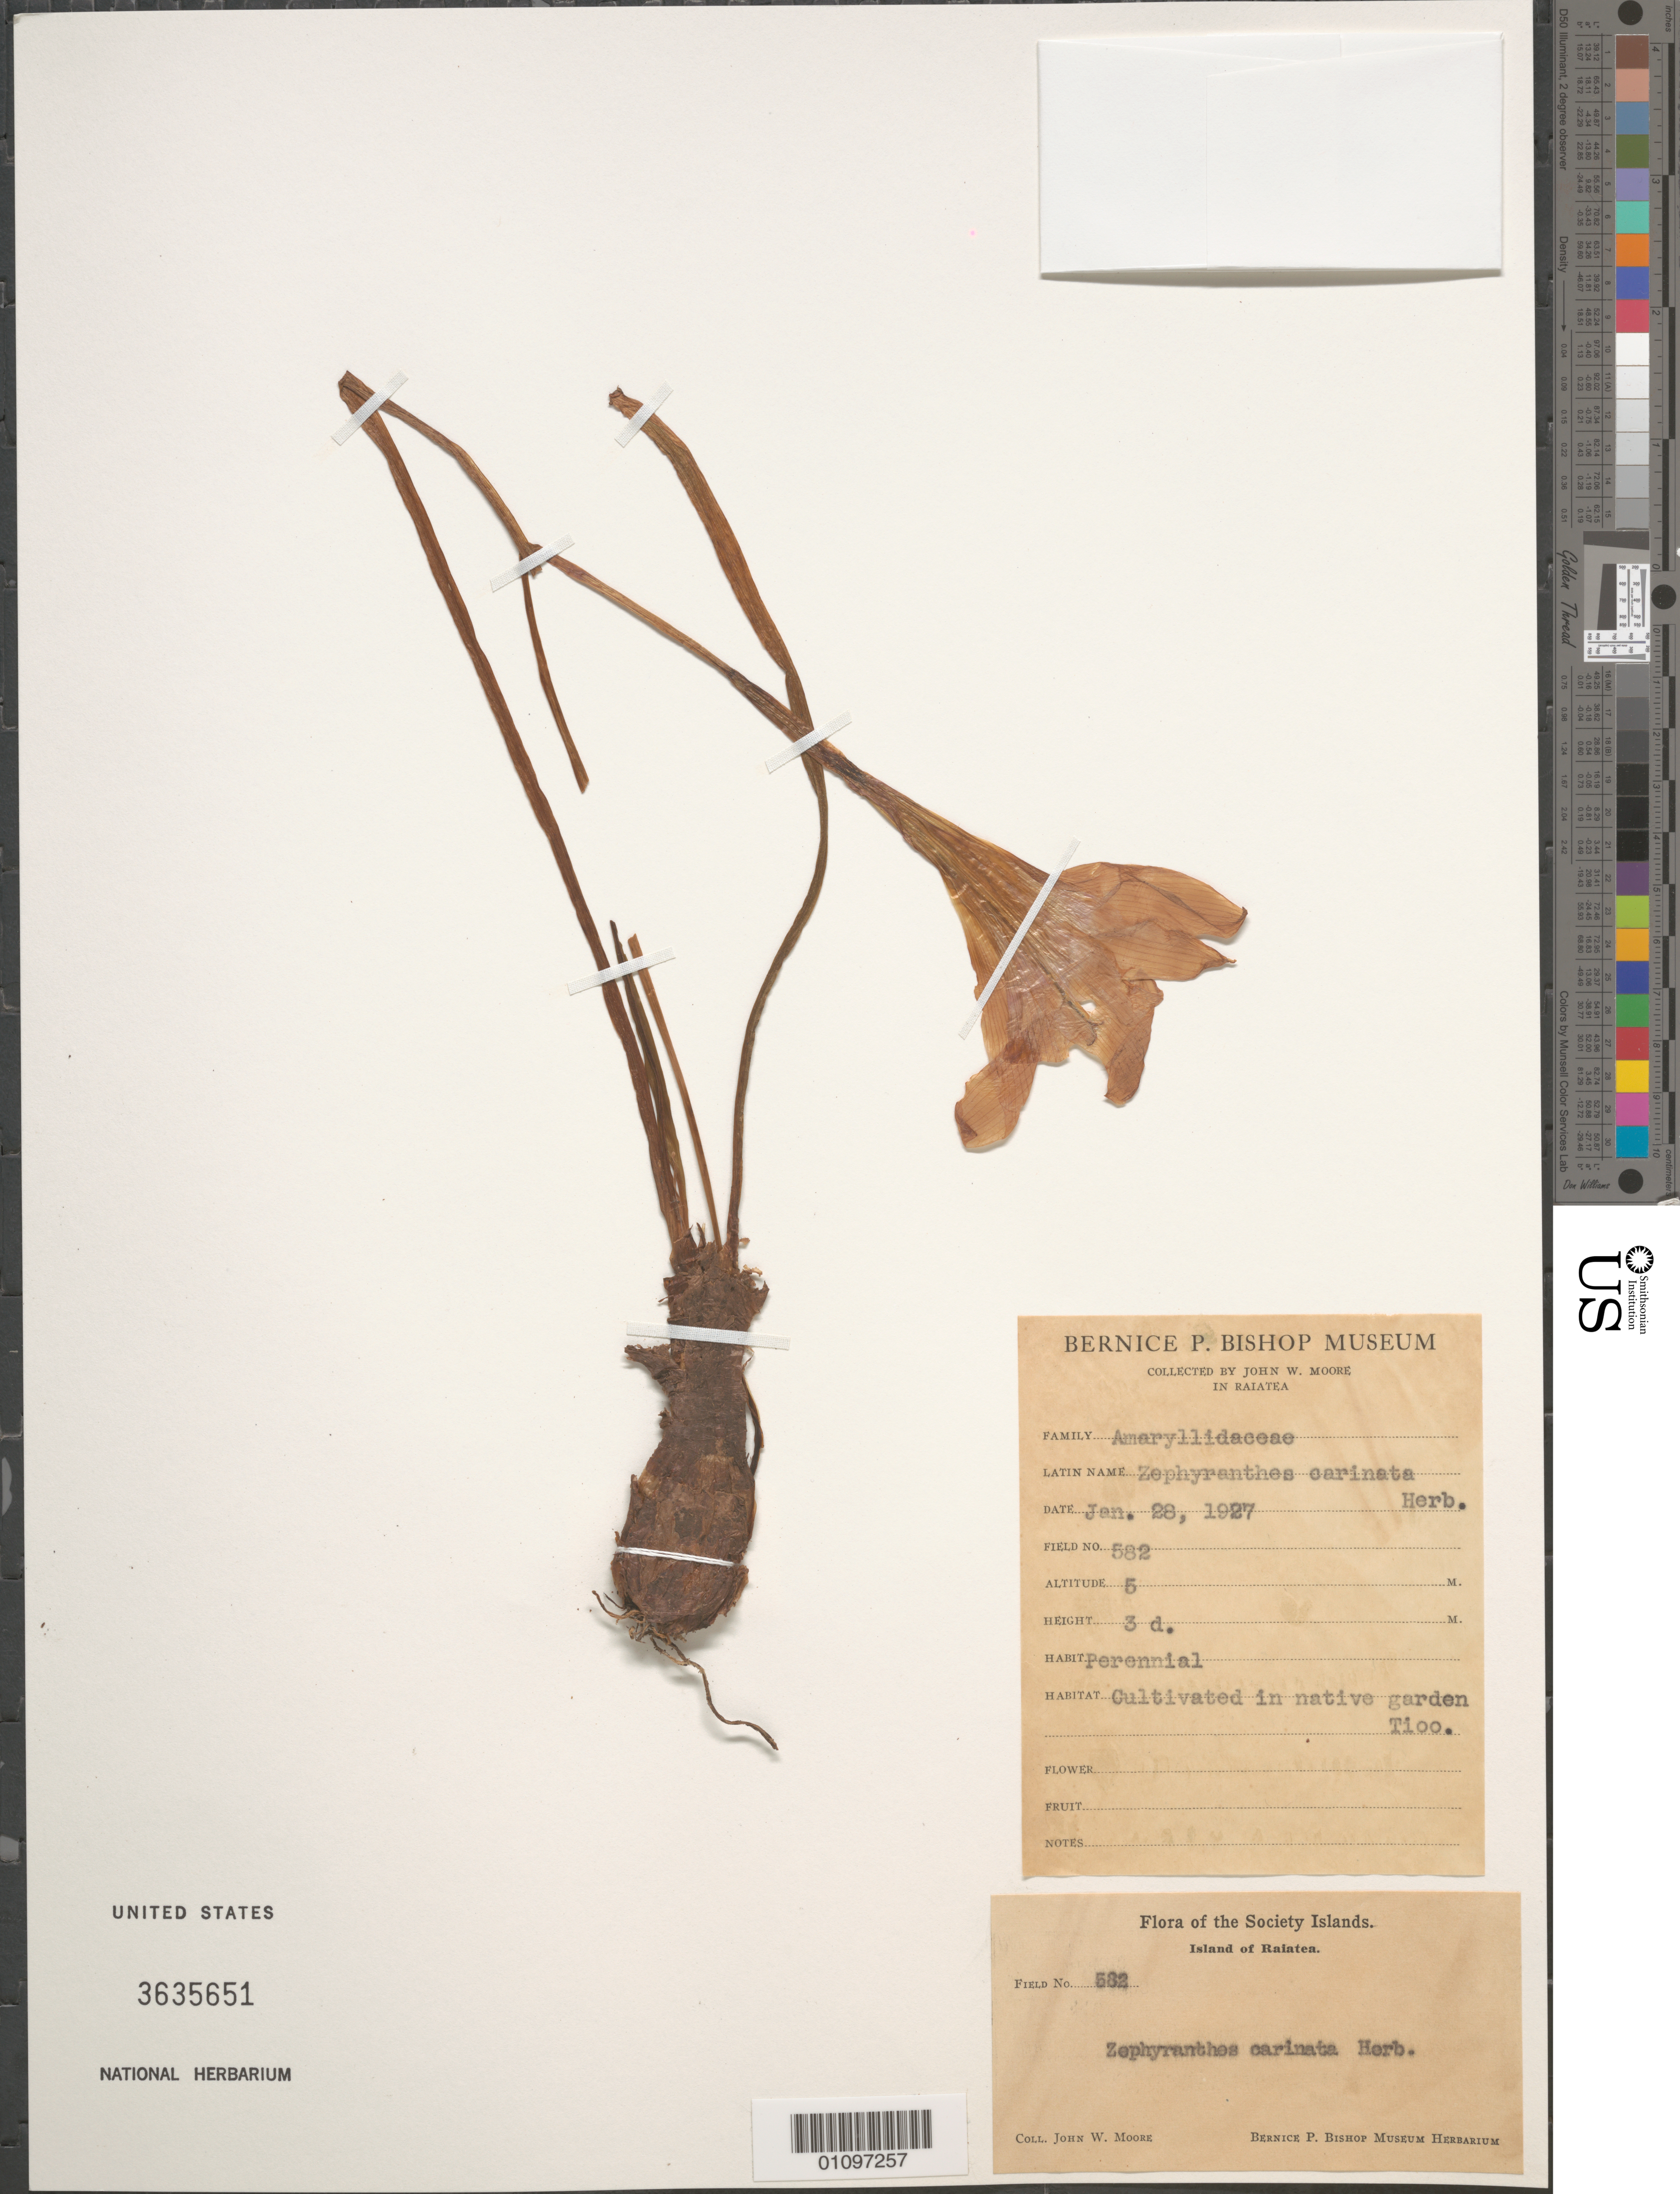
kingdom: Plantae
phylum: Tracheophyta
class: Liliopsida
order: Asparagales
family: Amaryllidaceae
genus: Zephyranthes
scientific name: Zephyranthes grandiflora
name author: Lindl.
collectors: J. Moore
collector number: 582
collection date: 1927-01-28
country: French Polynesia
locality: The Society Islands. Island of Raiatea.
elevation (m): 5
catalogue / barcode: US 3635651